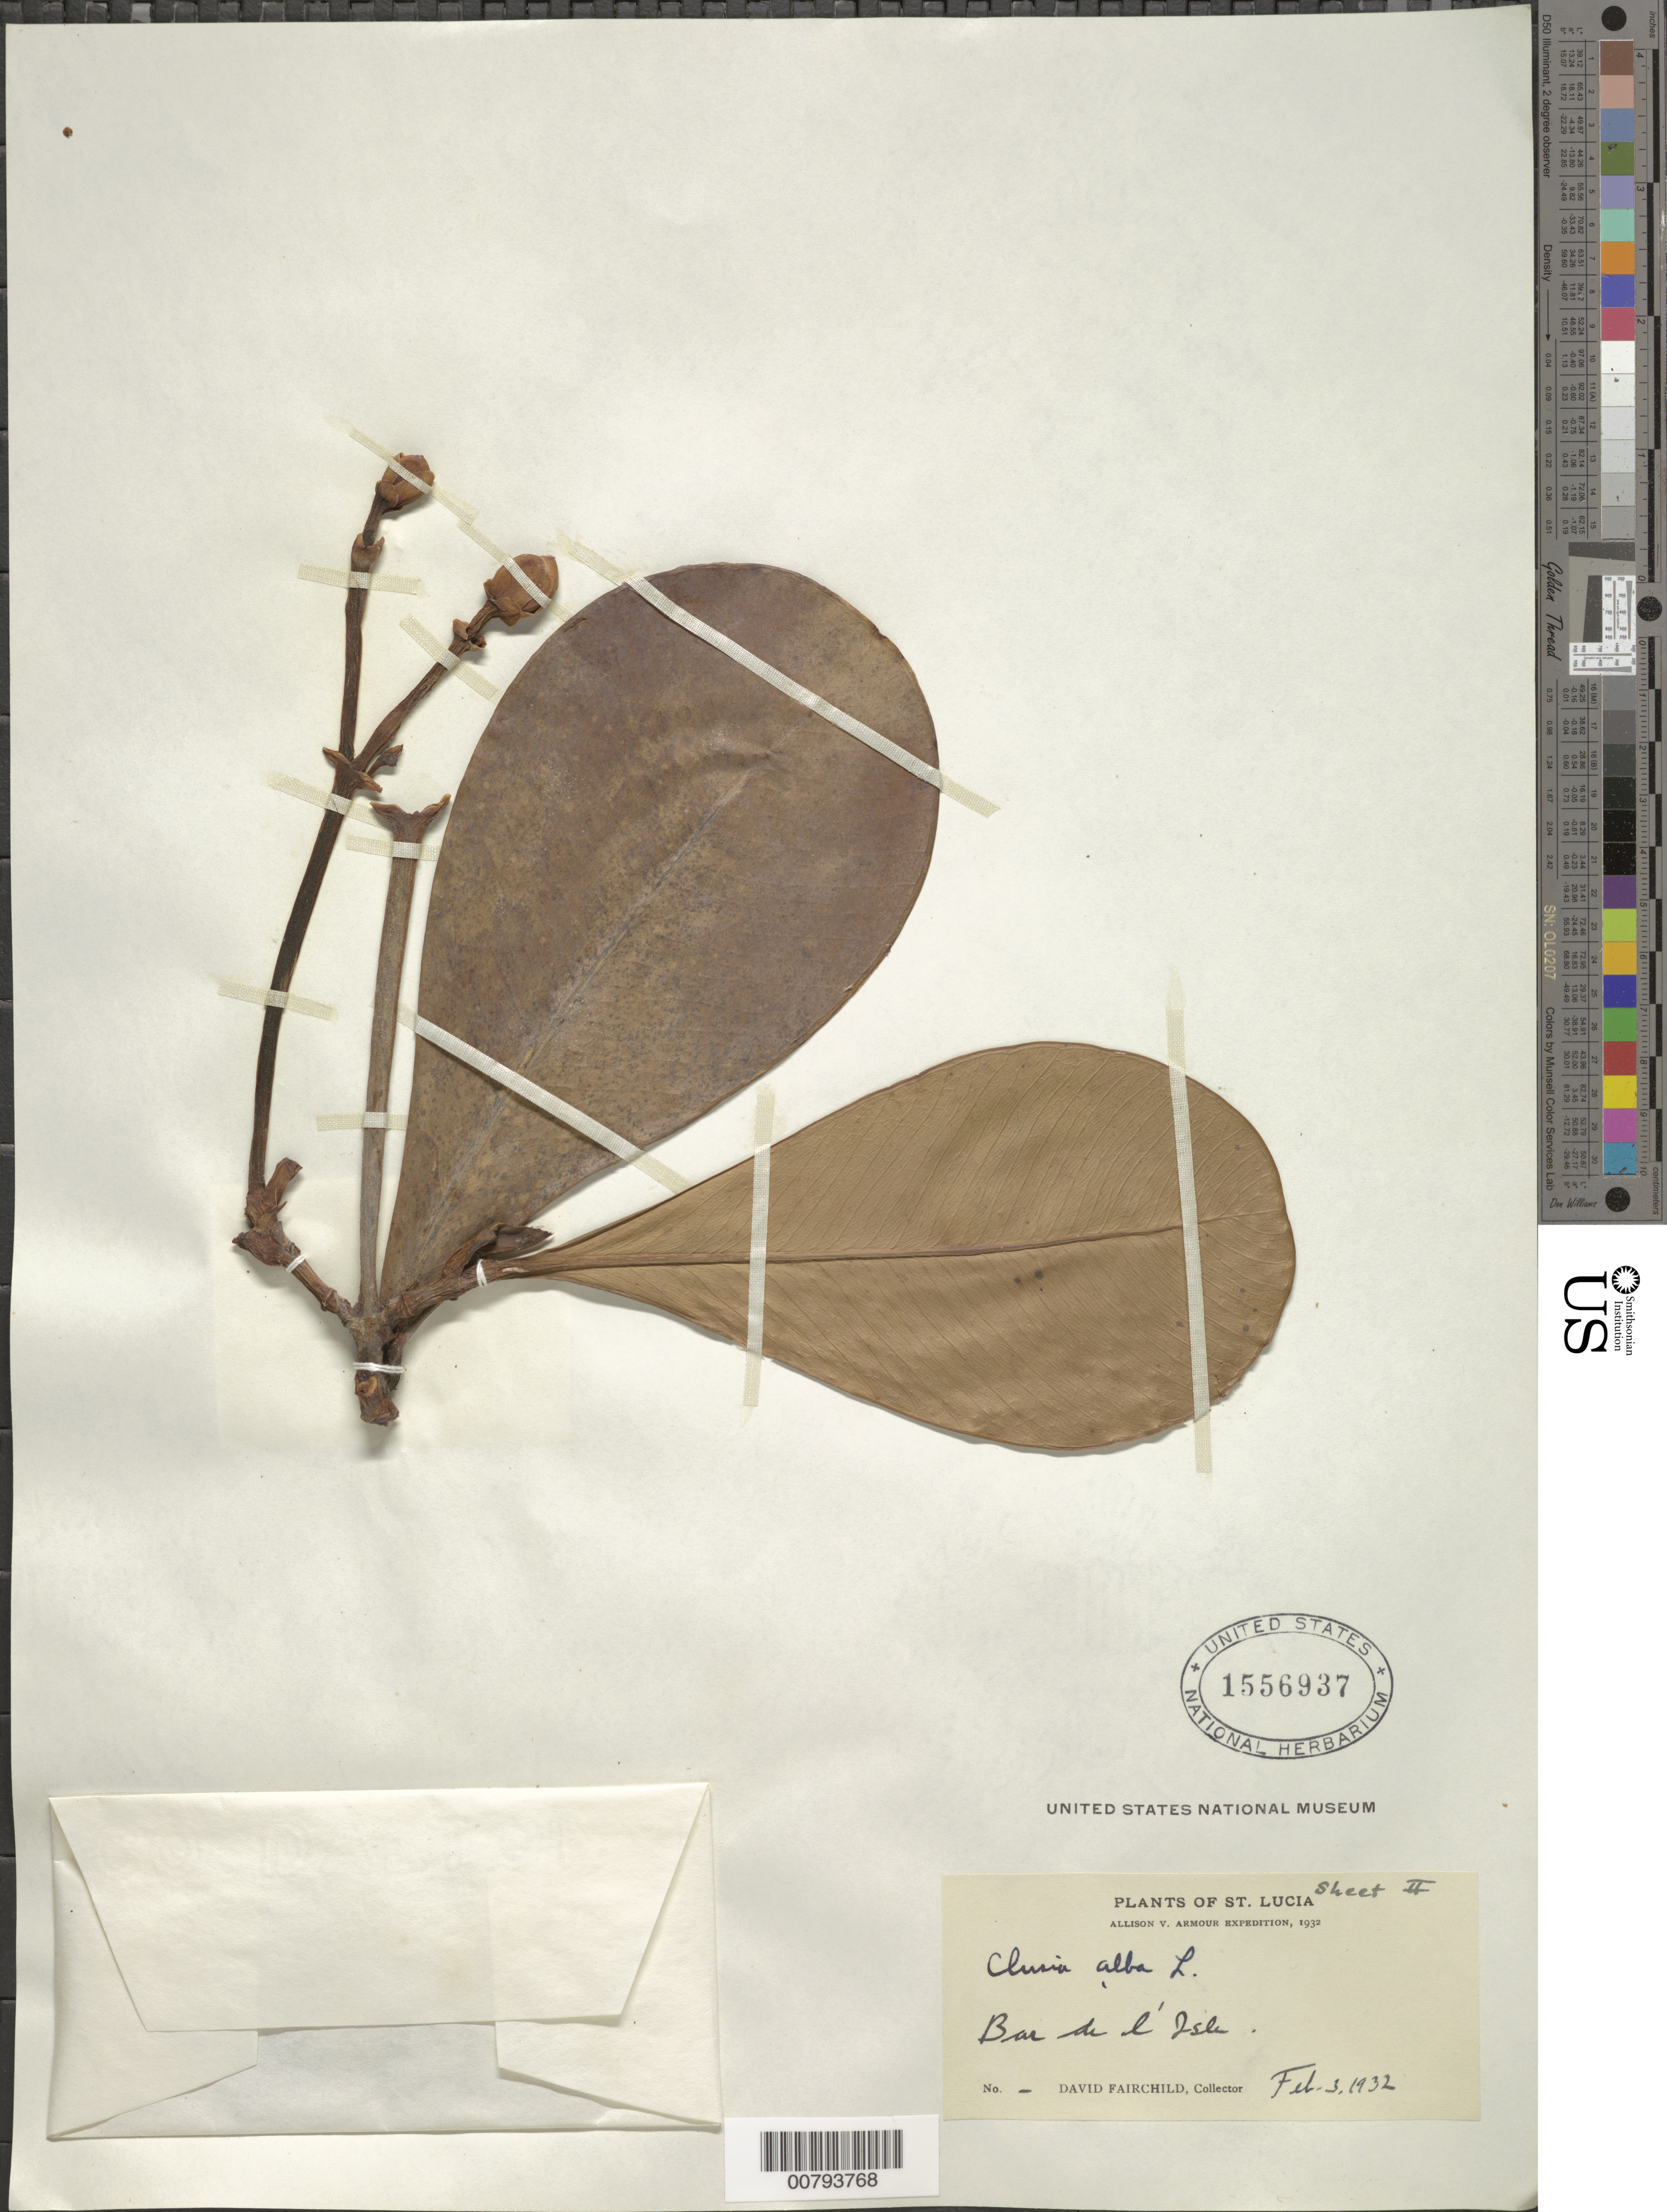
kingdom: Plantae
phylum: Tracheophyta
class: Magnoliopsida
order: Malpighiales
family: Clusiaceae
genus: Clusia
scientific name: Clusia major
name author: L.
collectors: D. Fairchild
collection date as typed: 03 Feb 1932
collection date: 1932-02-03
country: St. Lucia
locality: Barre de l'Isle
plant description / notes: Sheet II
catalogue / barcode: US 1556937